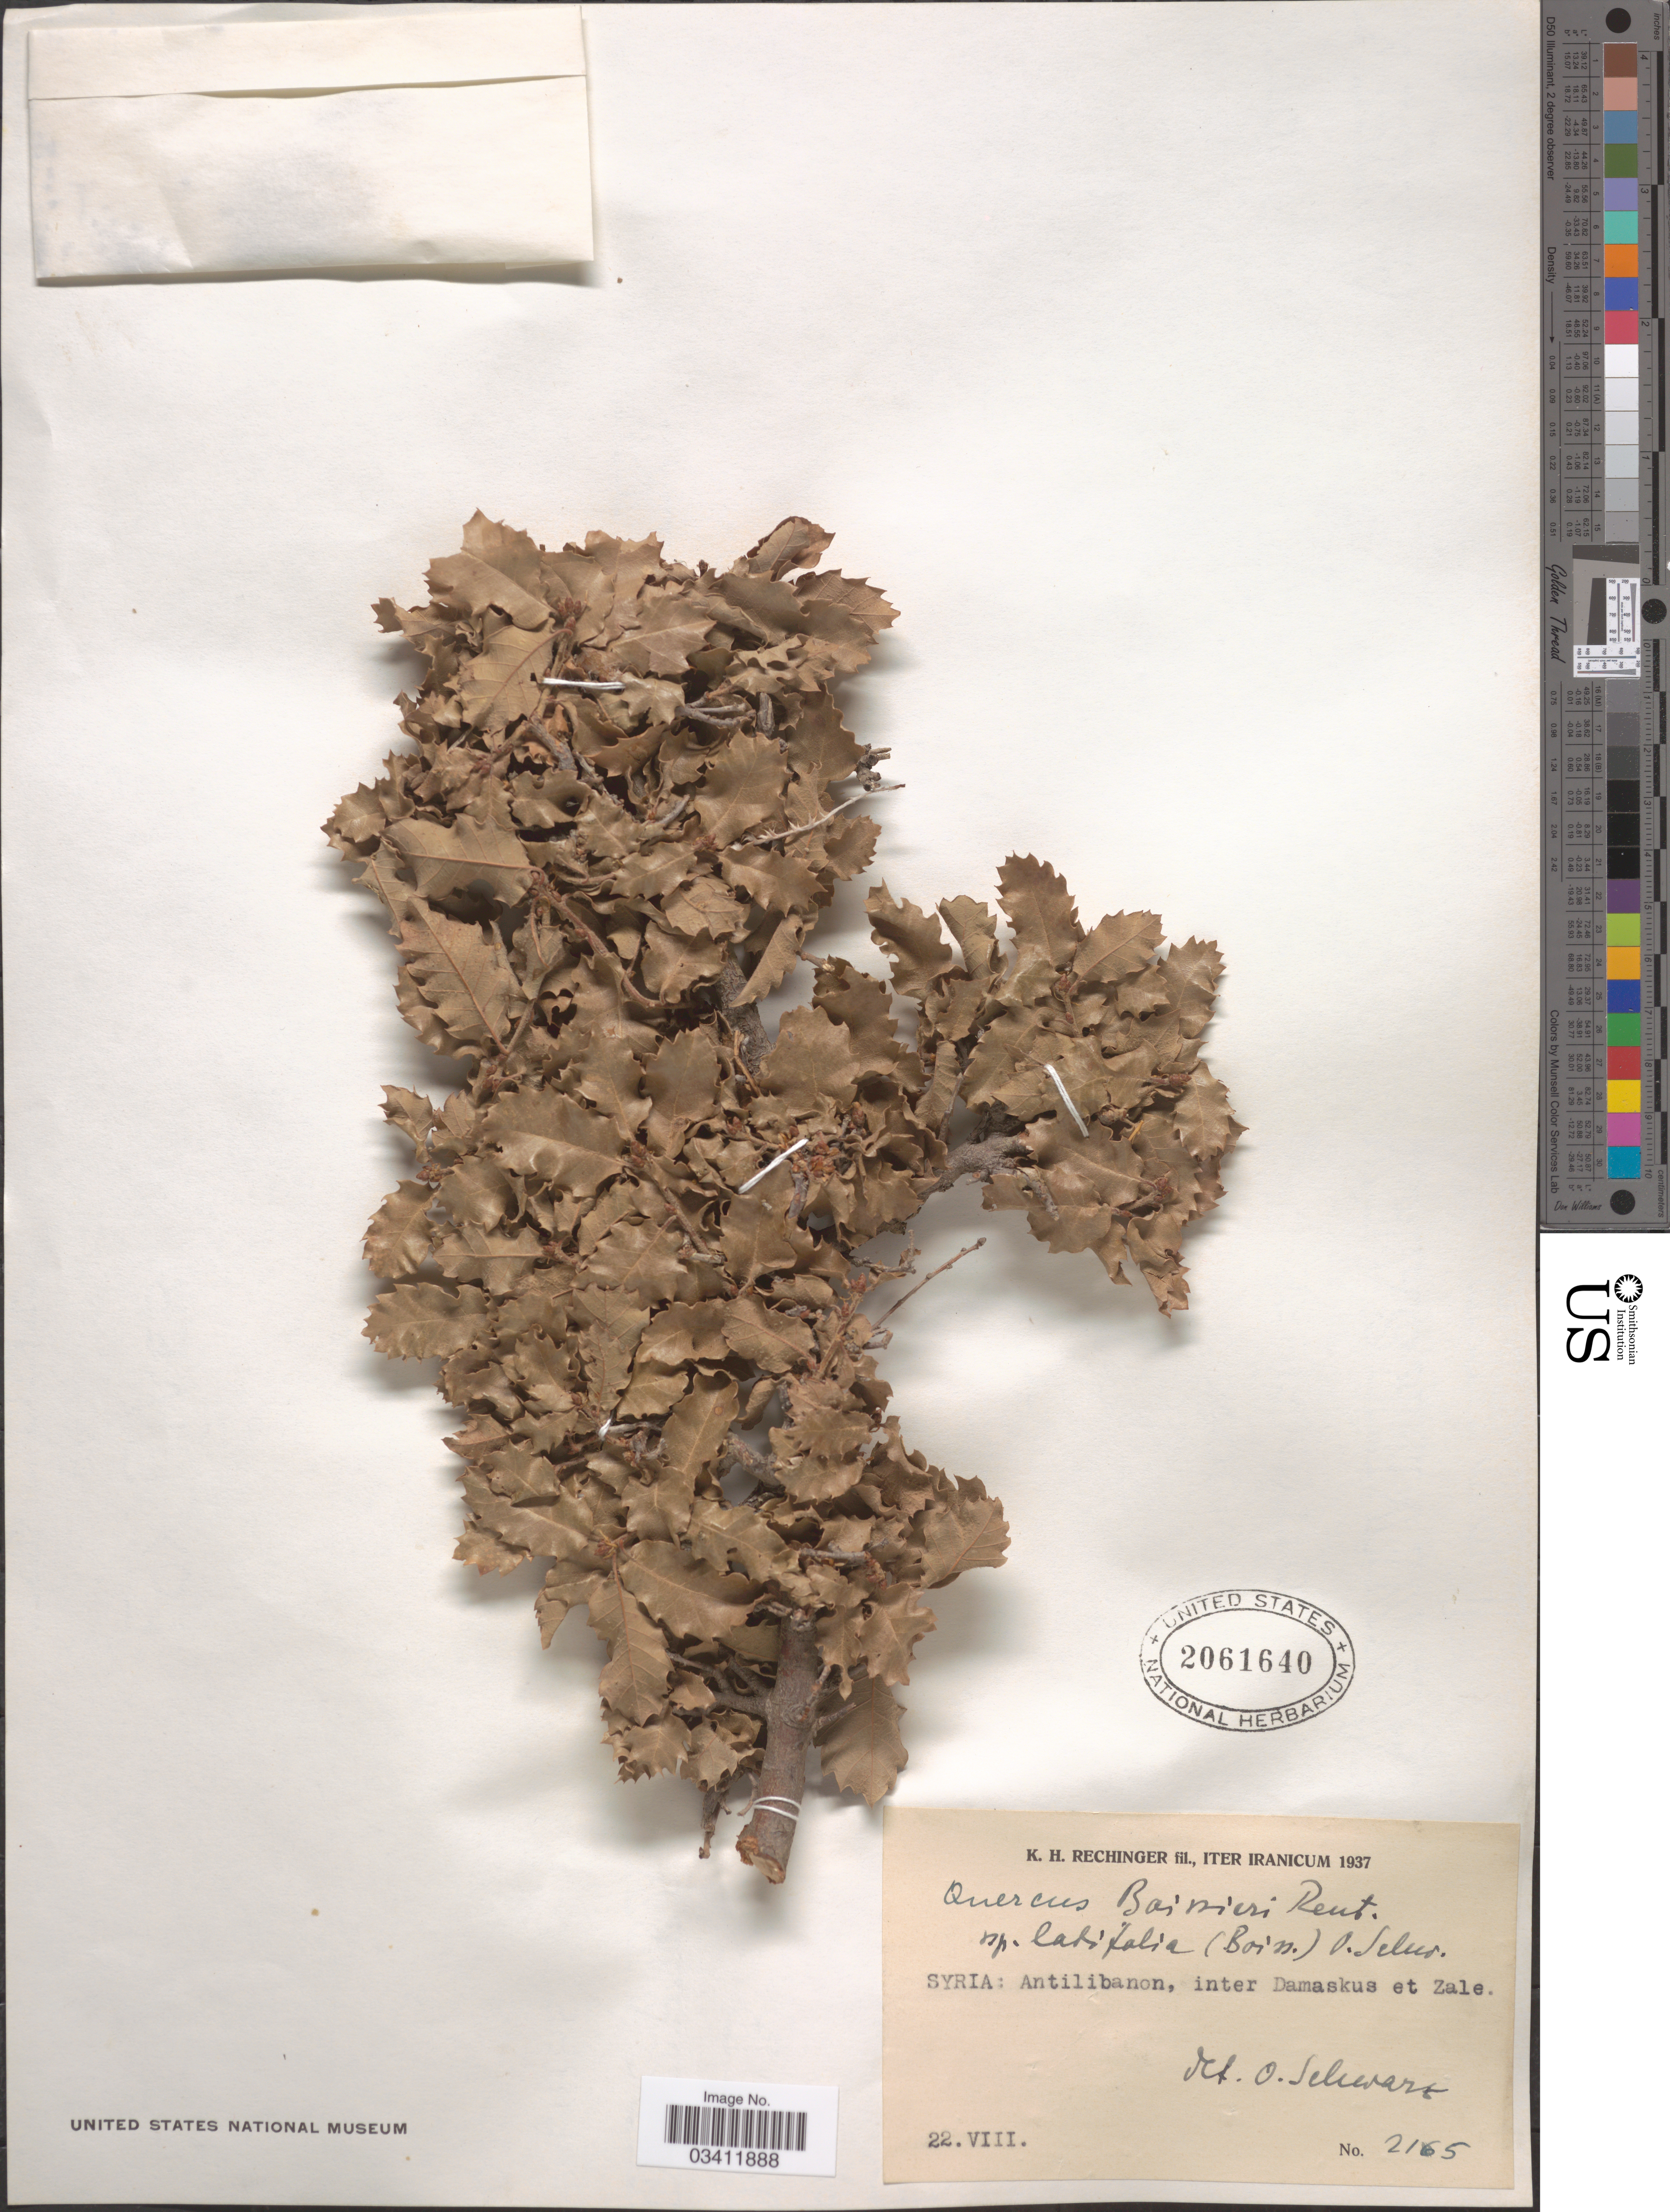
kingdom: Plantae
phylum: Tracheophyta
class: Magnoliopsida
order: Fagales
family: Fagaceae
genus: Quercus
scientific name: Quercus infectoria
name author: Olivier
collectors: K. H. Rechinger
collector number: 2165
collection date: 1937-08-22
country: Syria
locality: Syria: Antilibanon, inter Damaskus et Zale.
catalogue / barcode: US 2061640